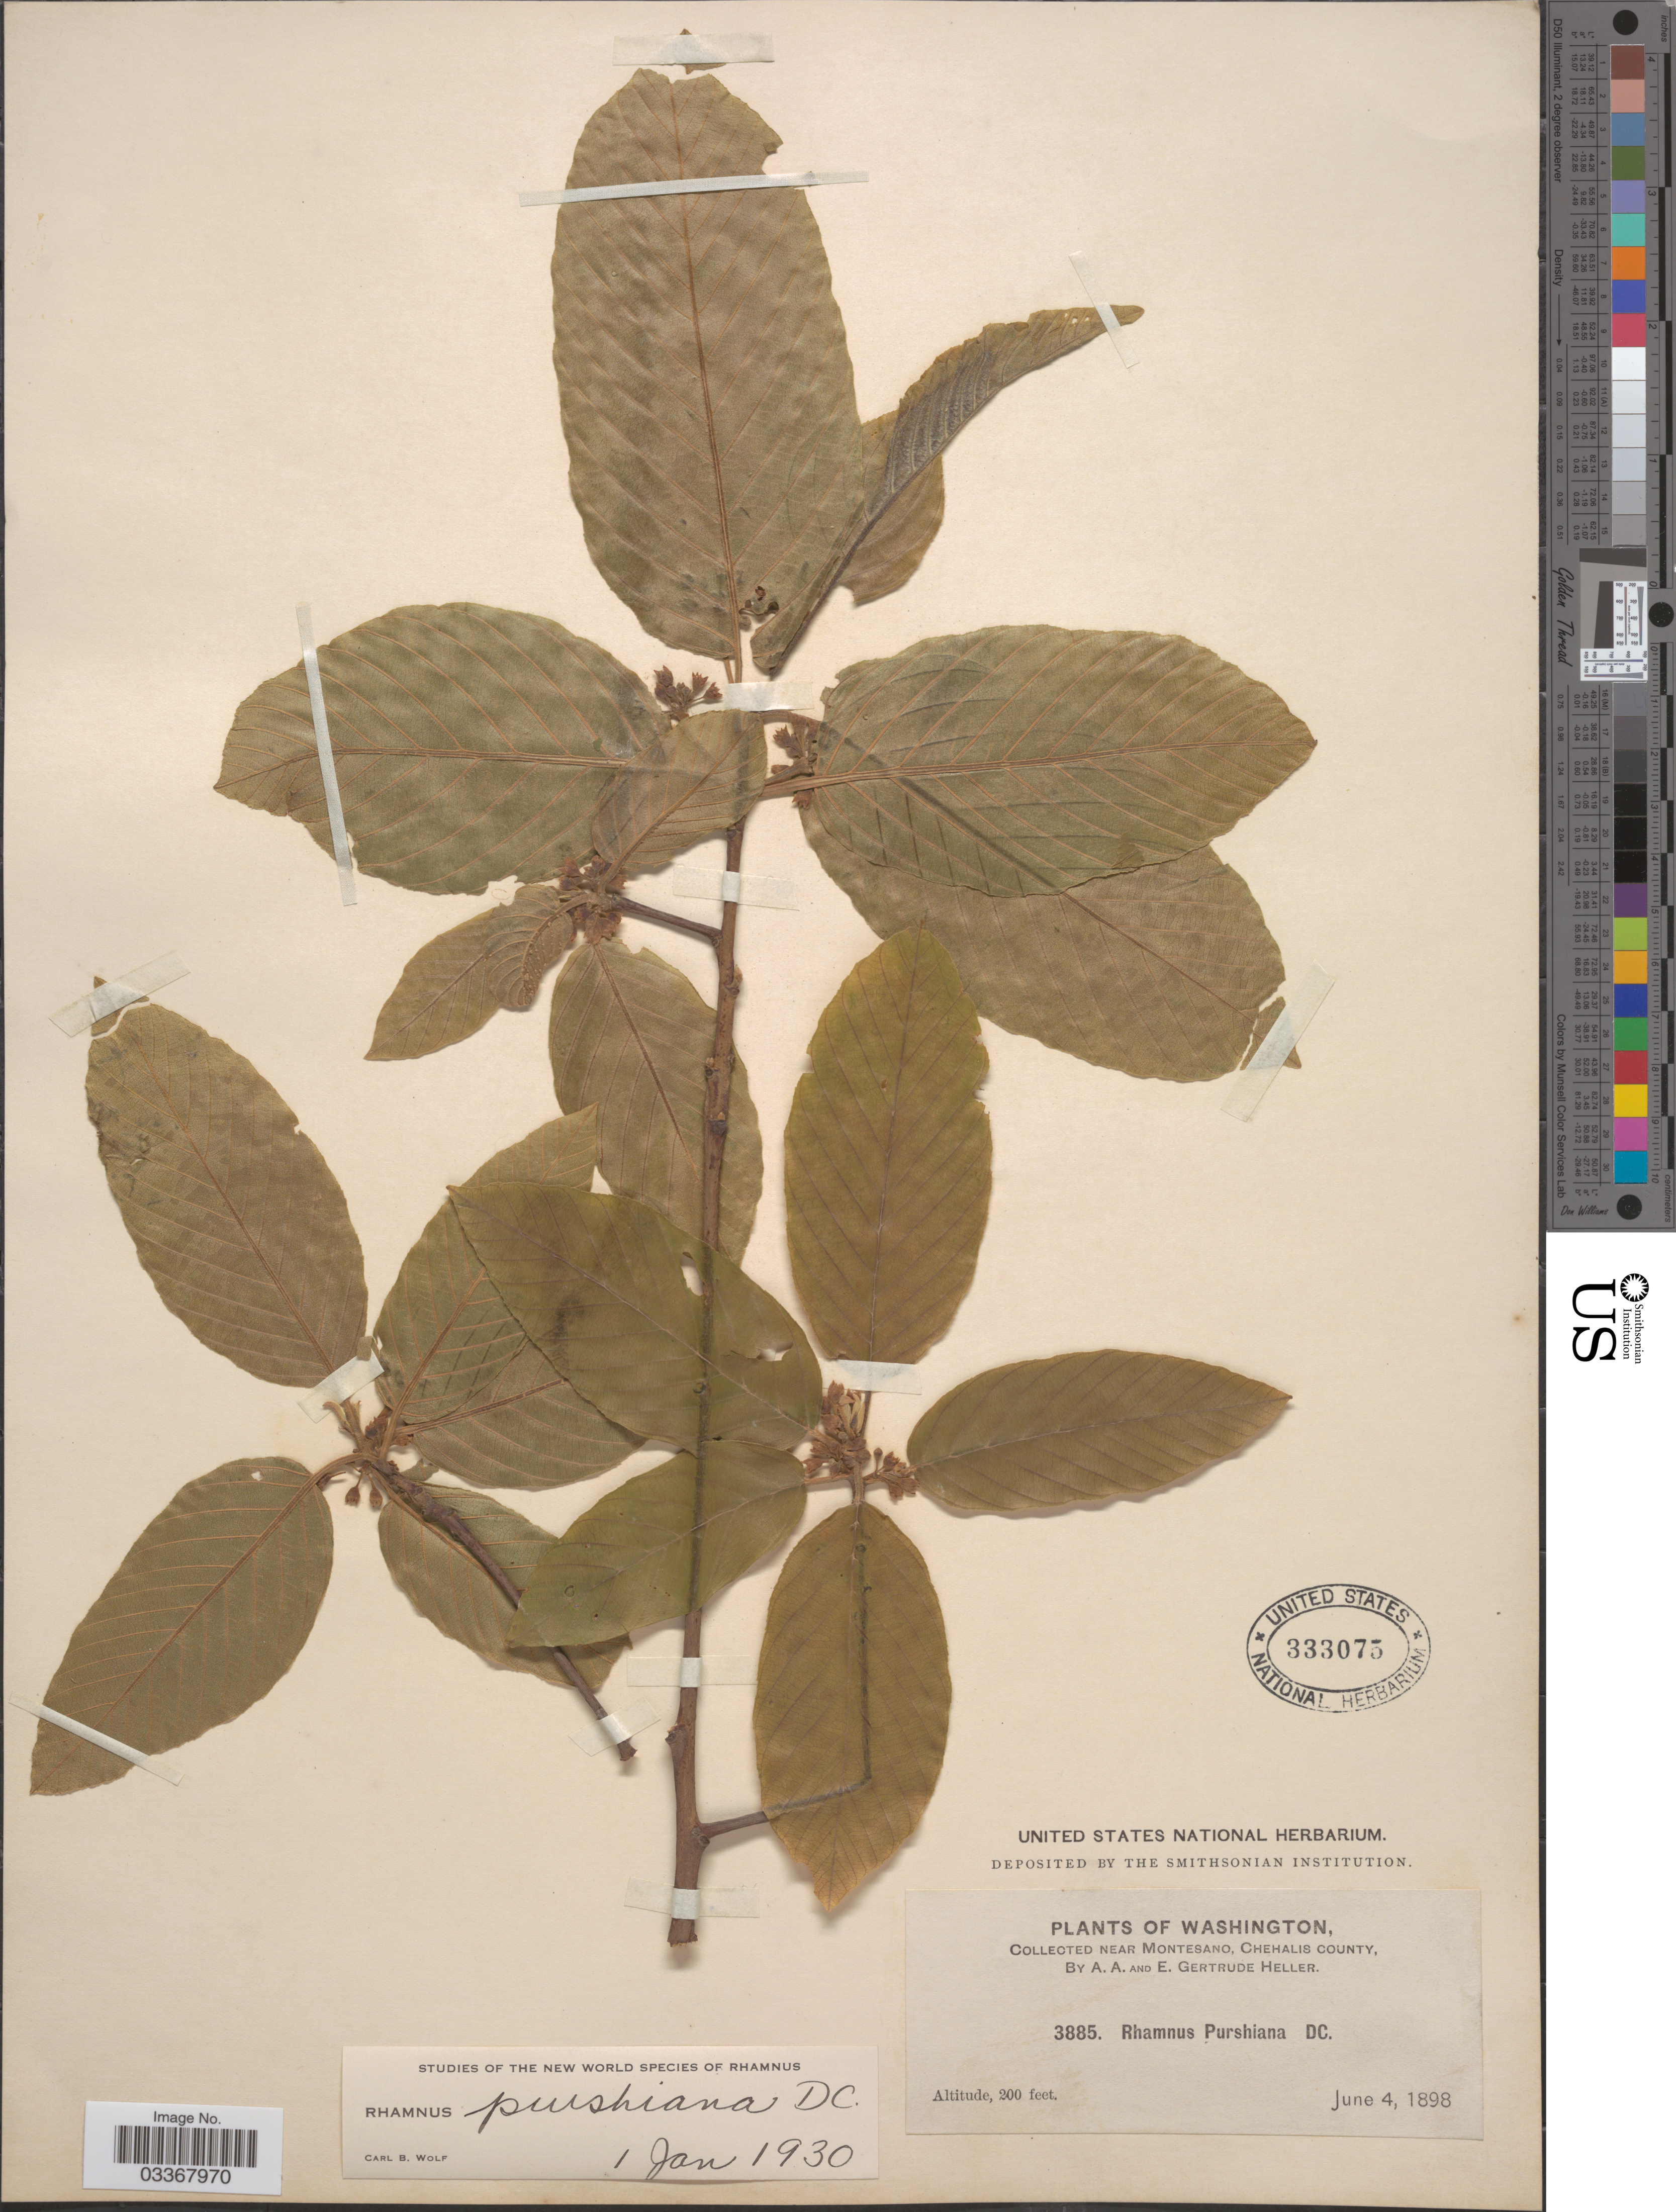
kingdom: Plantae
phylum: Tracheophyta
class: Magnoliopsida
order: Rosales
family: Rhamnaceae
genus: Frangula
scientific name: Frangula purshiana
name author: (DC.) A. Gray ex J.G. Cooper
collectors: A. A. Heller & E. G. Heller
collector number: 3885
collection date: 1898-06-04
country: United States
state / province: Washington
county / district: Grays Harbor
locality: Near Montesano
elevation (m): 61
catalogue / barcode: US 333075